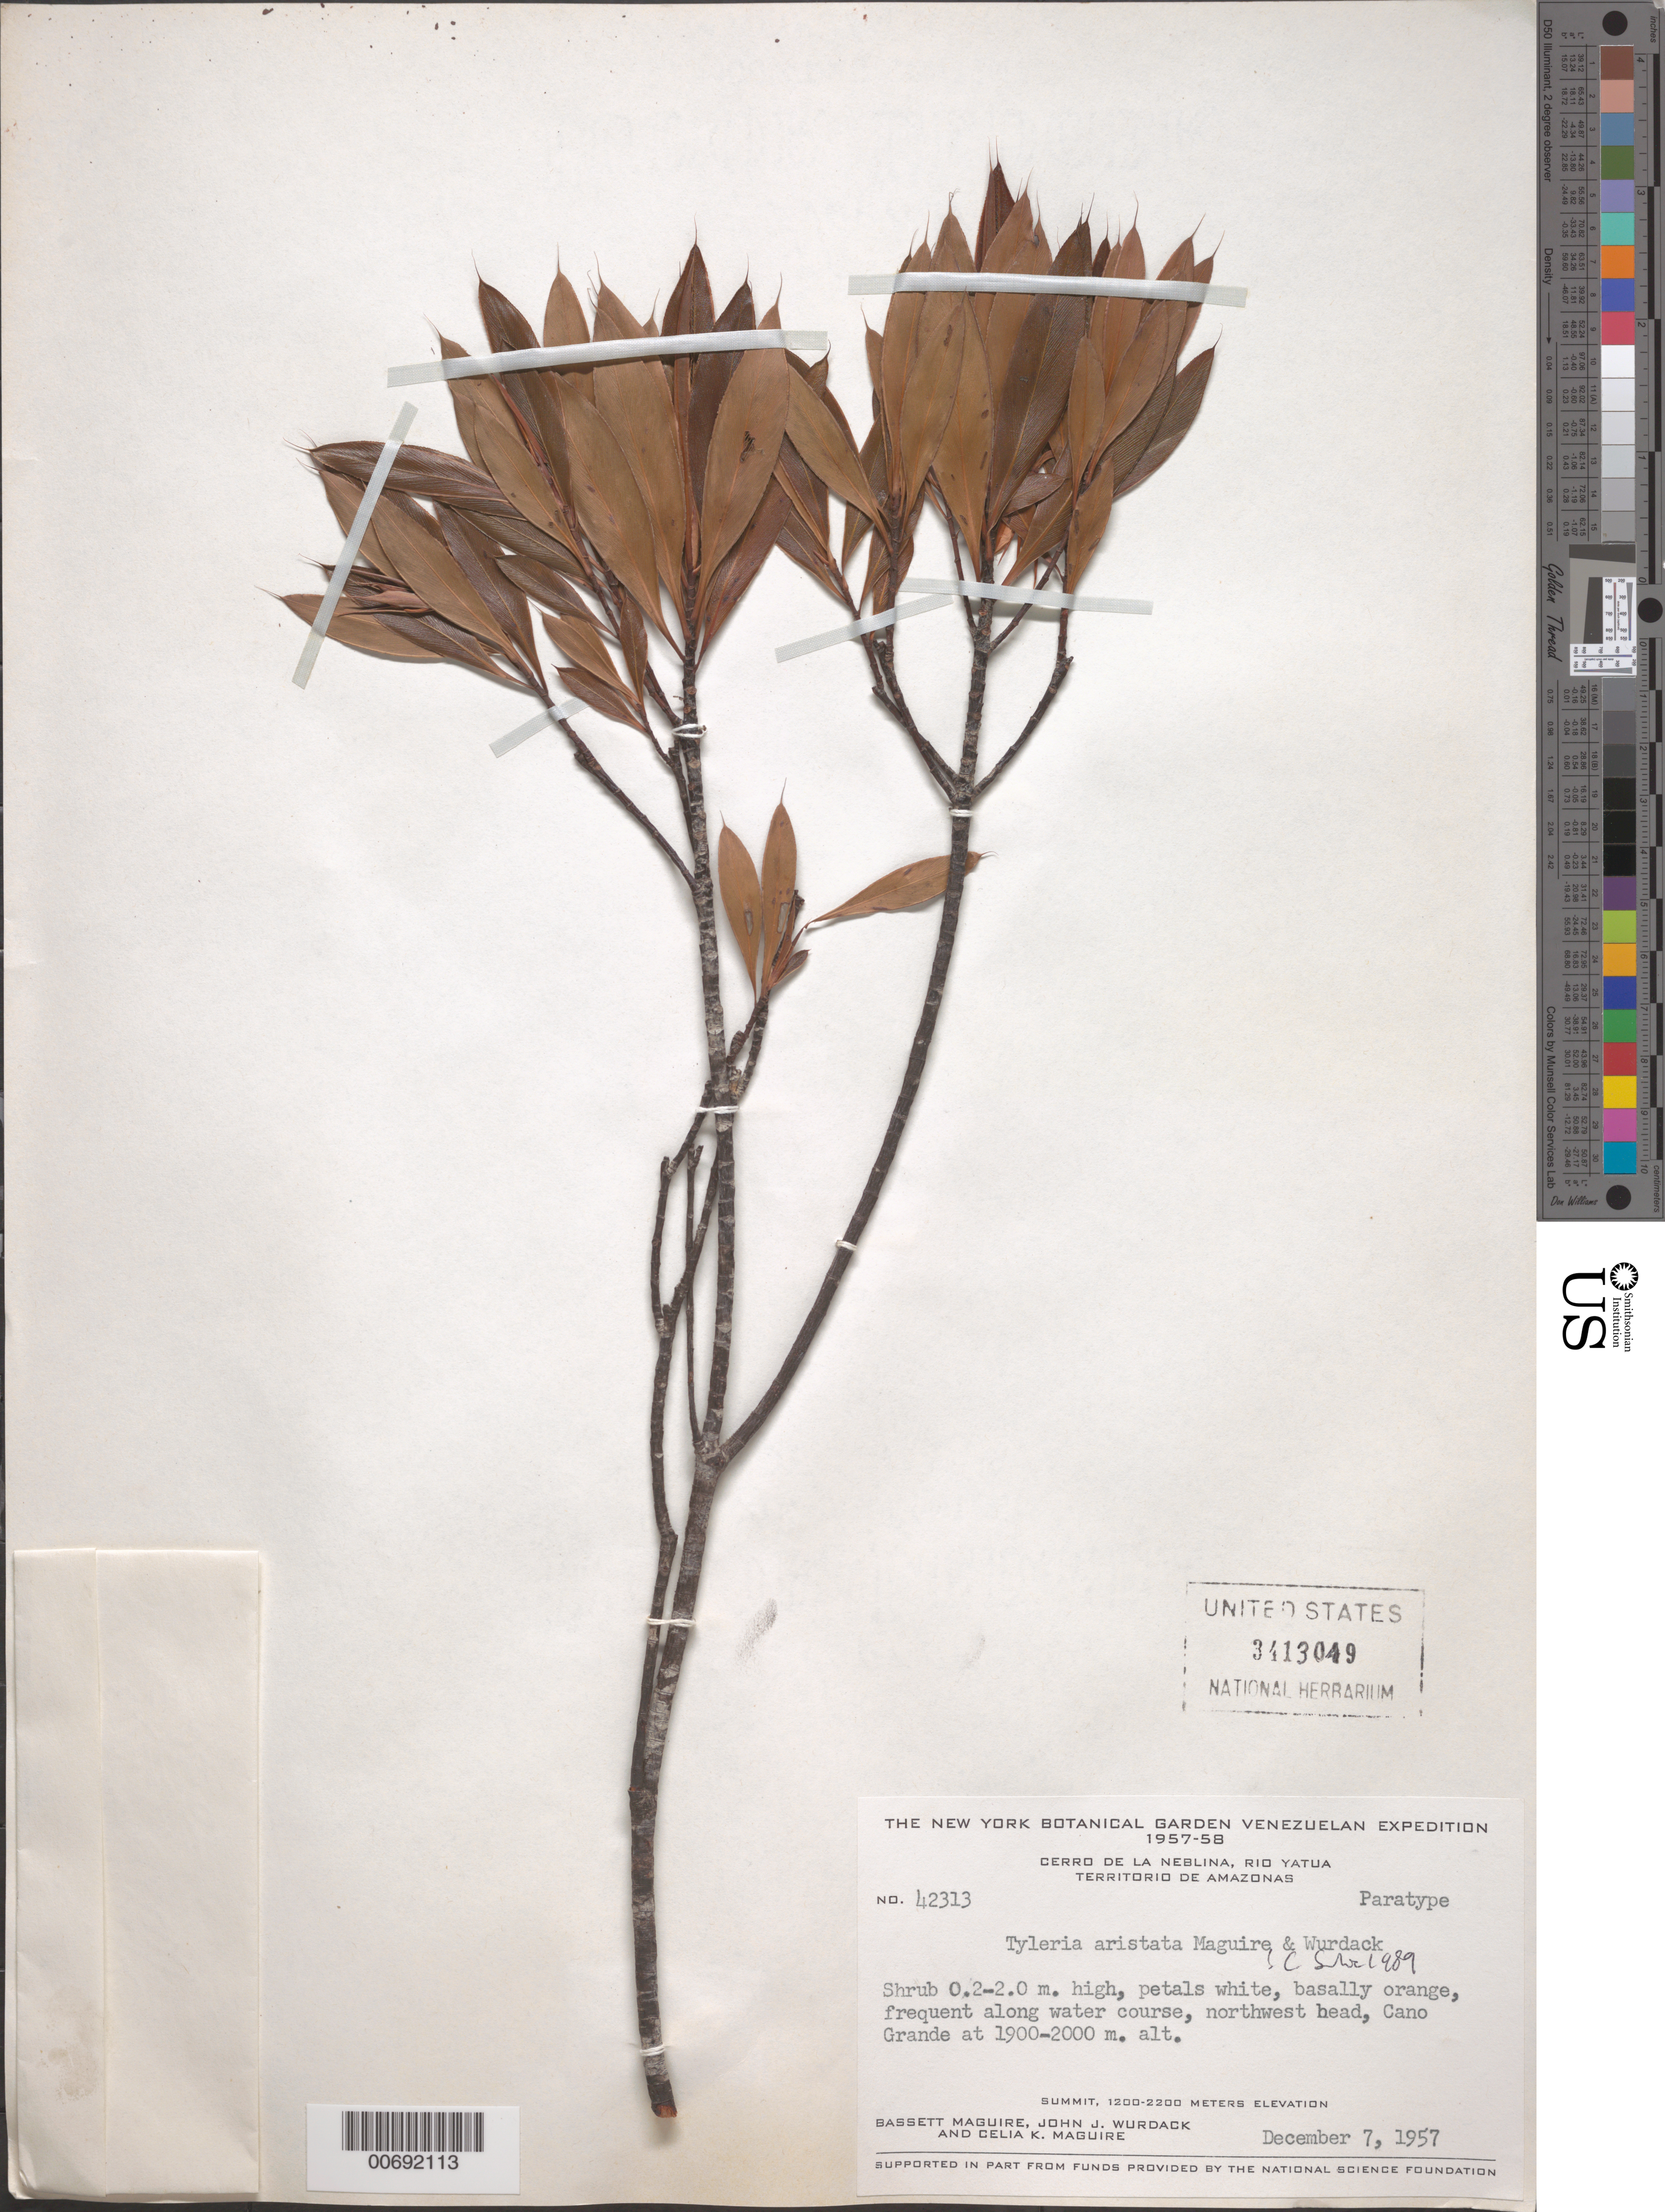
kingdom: Plantae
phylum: Tracheophyta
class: Magnoliopsida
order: Malpighiales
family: Ochnaceae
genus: Tyleria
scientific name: Tyleria aristata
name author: Maguire & Wurdack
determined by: Sastre, C. H. L.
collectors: B. Maguire, J. J. Wurdack & C. K. Maguire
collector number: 42313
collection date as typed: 7-Dec-57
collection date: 1957-12-07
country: Venezuela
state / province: Amazonas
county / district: Río Negro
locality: Cerro de la Neblina, Río Yatua, upper Caño Grande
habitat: Along water course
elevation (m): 1900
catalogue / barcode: US 3413049